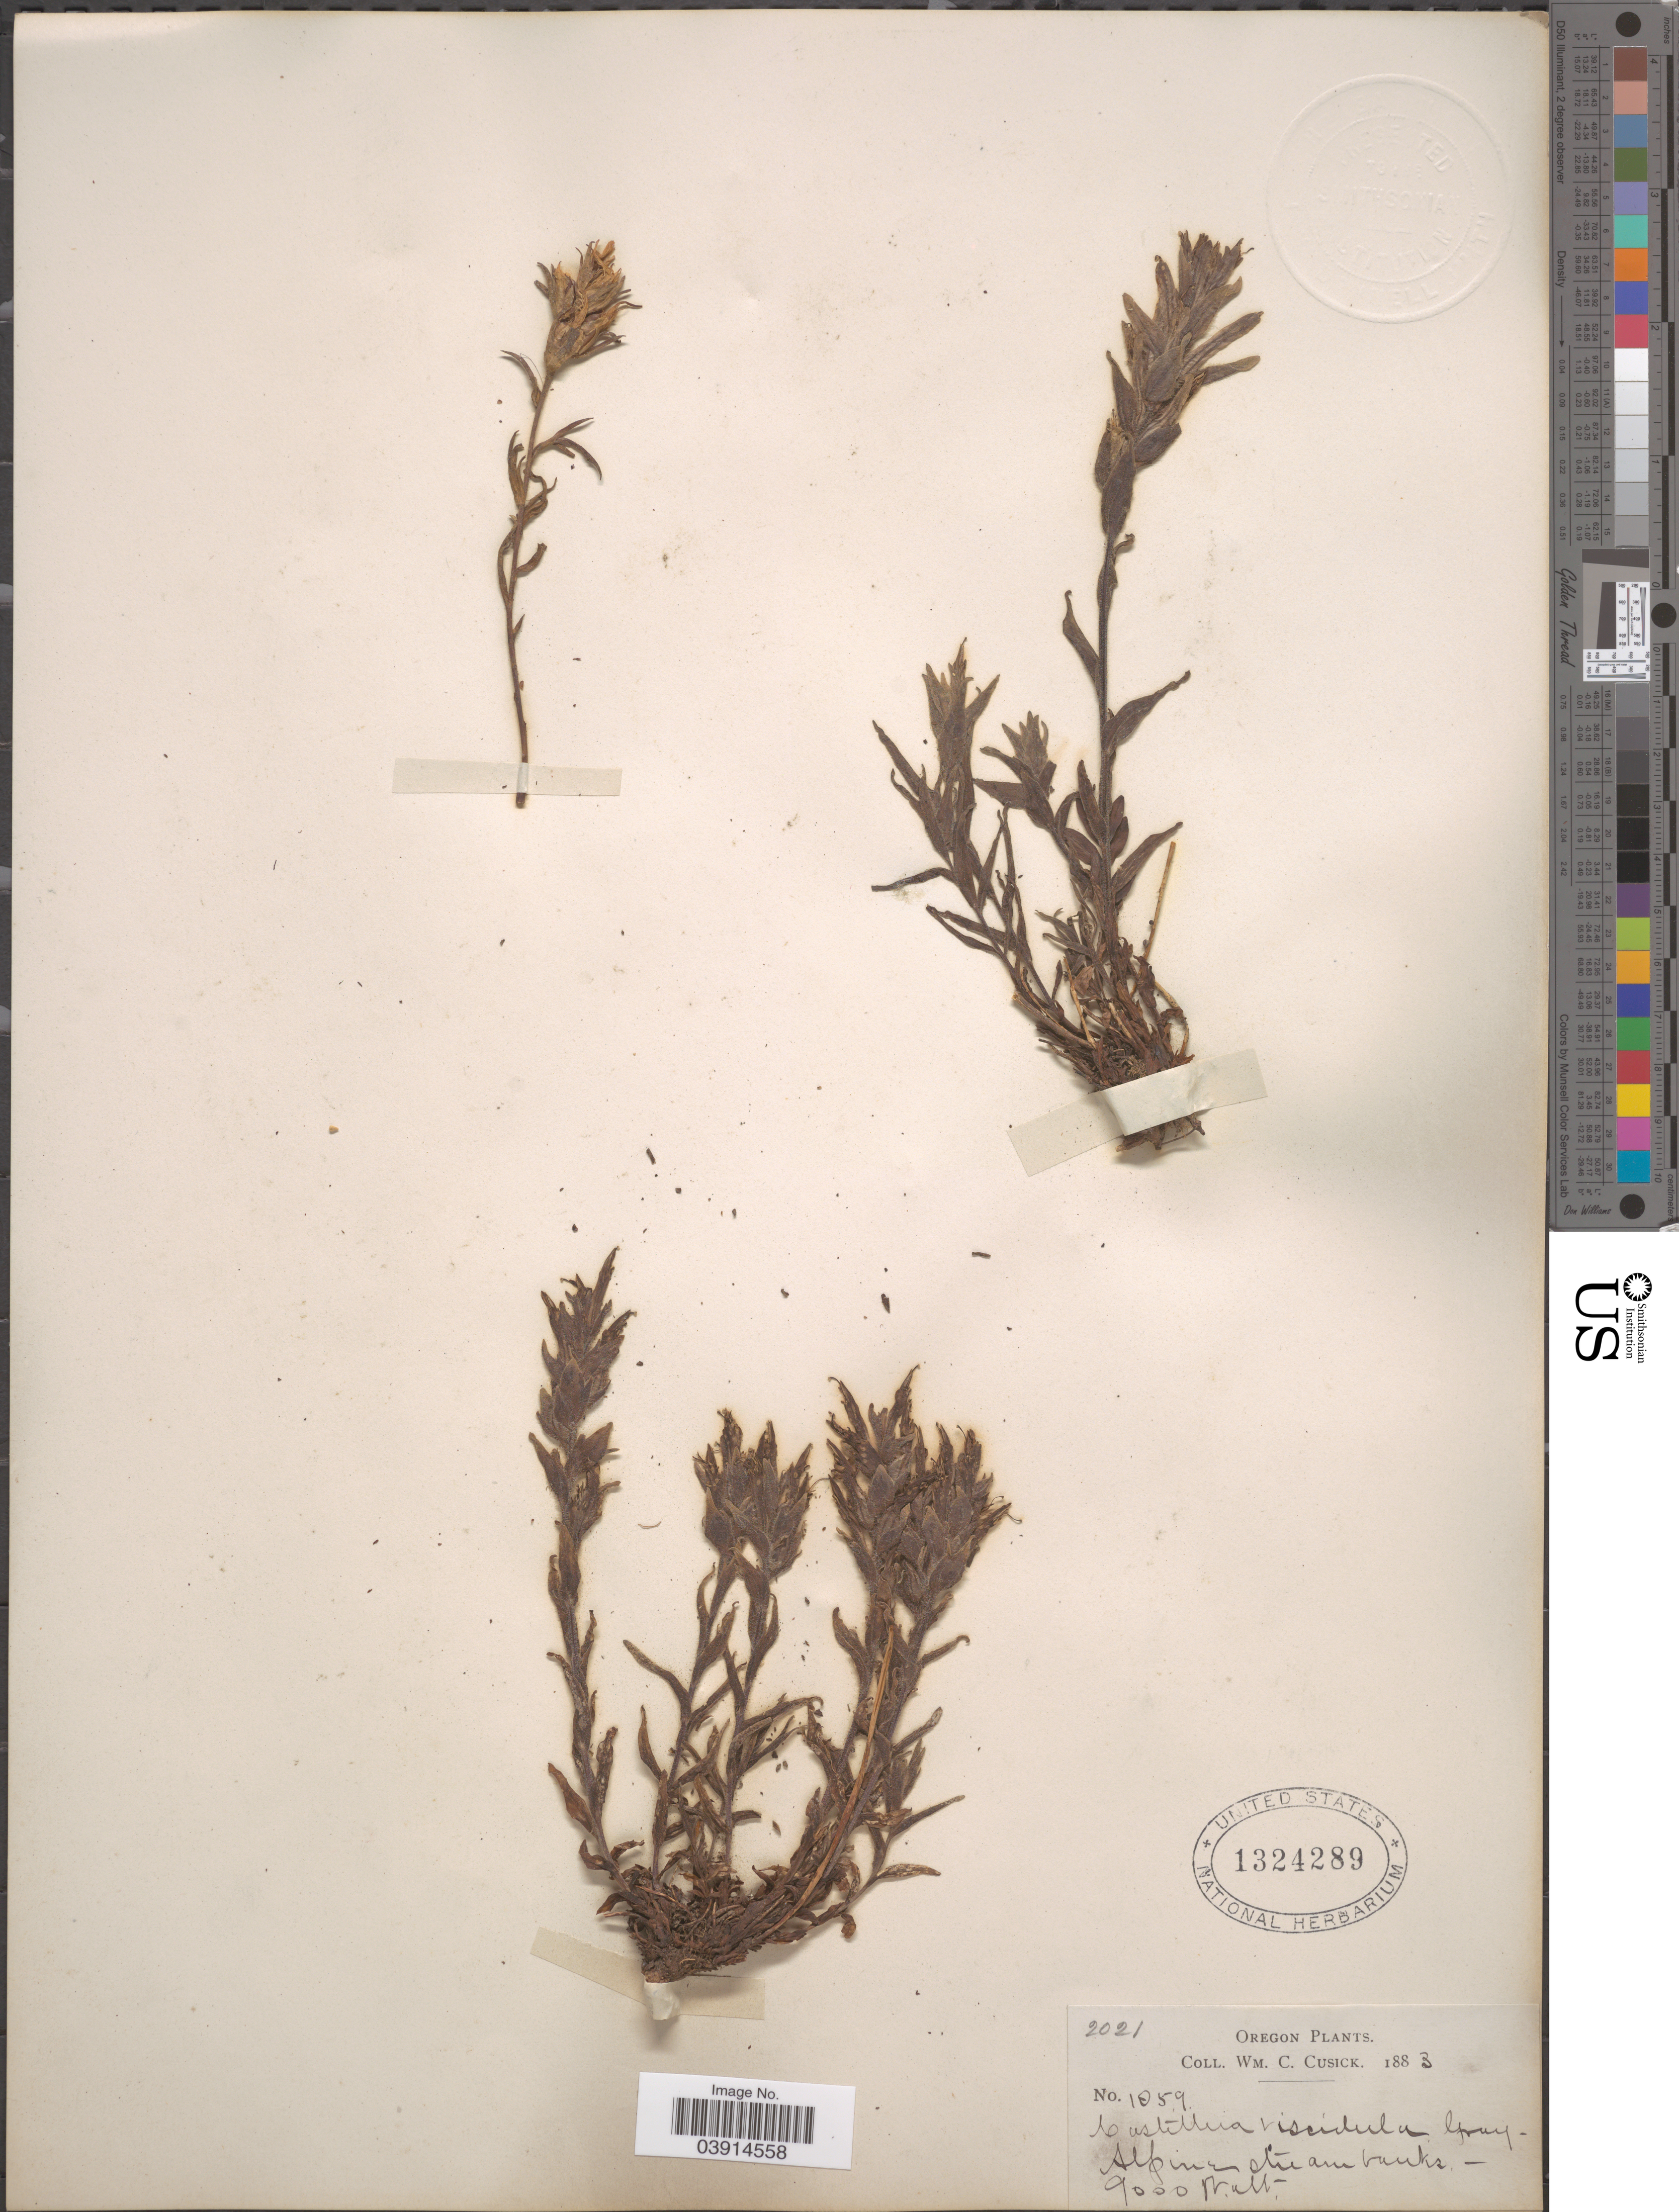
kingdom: Plantae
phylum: Tracheophyta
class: Magnoliopsida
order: Lamiales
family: Orobanchaceae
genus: Castilleja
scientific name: Castilleja viscidula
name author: A. Gray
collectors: W. C. Cusick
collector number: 1059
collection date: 1883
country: United States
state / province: Oregon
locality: Alpine stream banks.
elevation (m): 2743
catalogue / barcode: US 1324289